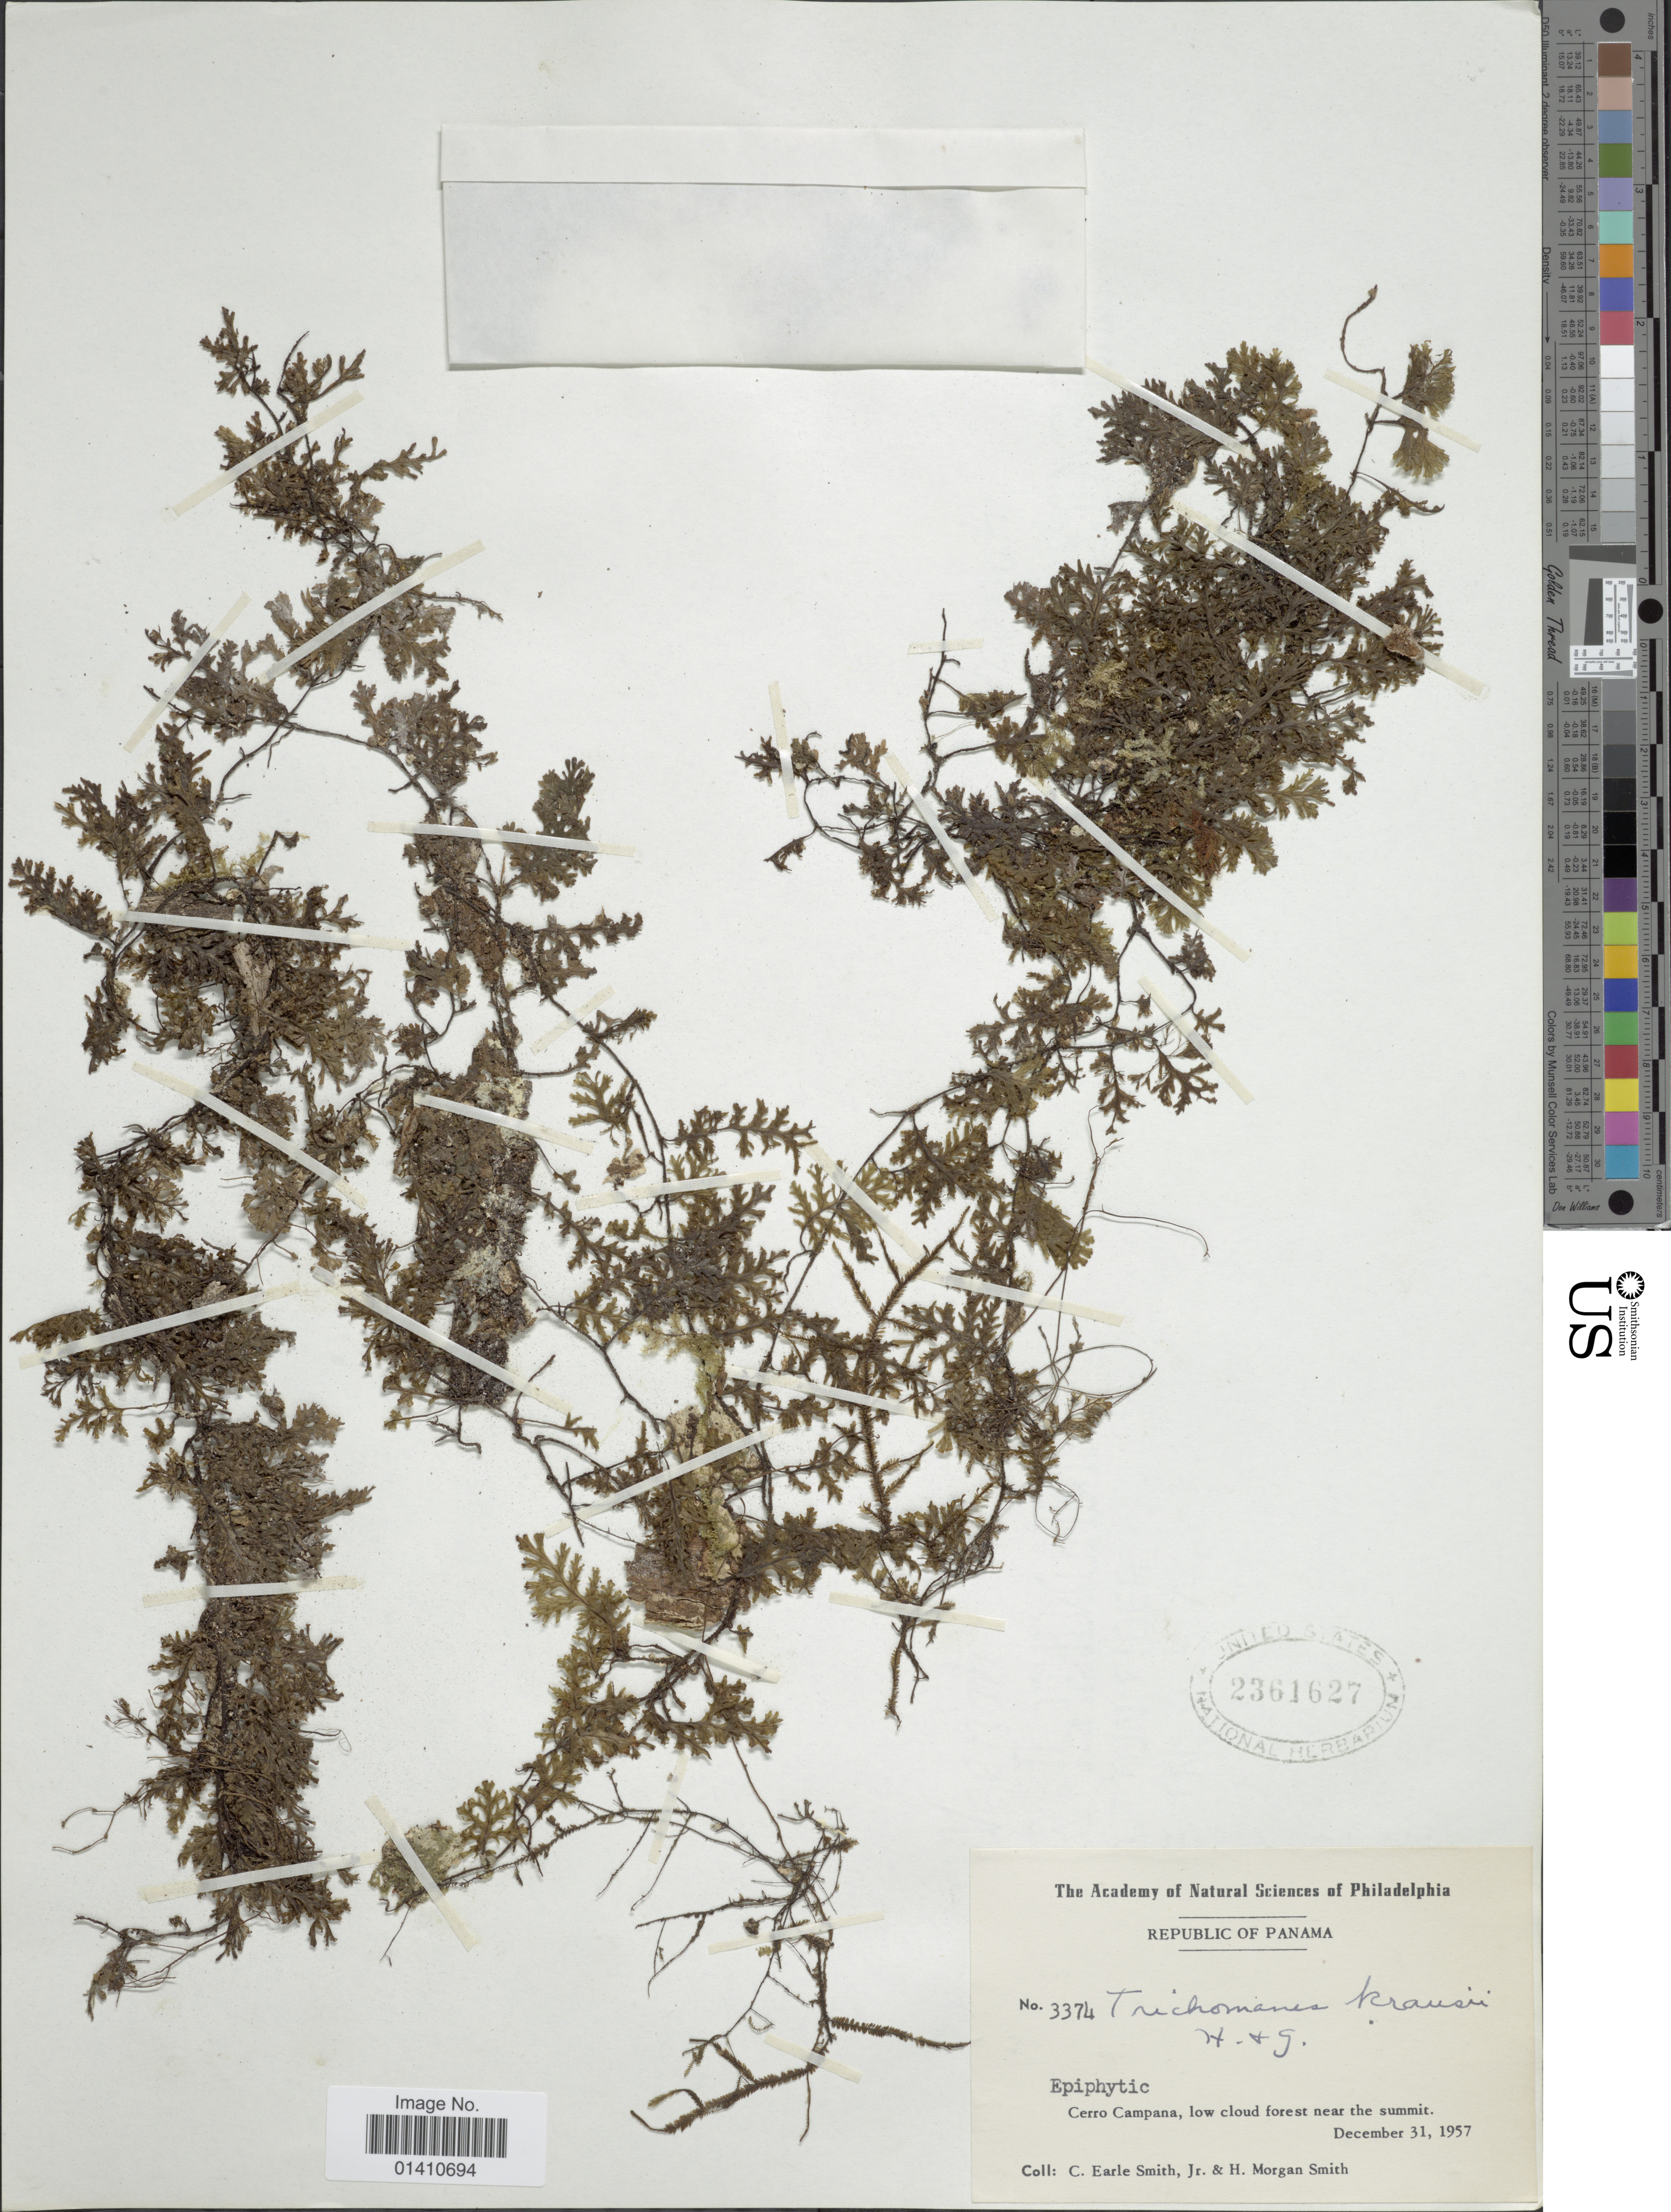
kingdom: Plantae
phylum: Tracheophyta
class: Polypodiopsida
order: Hymenophyllales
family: Hymenophyllaceae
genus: Didymoglossum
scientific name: Didymoglossum kraussii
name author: (Hook. & Grev.) C. Presl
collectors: C. E. Smith Jr. & M. H. Smith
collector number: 3374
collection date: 1957-12-31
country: Panama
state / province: Panamá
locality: Republic of Panama. Cerro Campana, low cloud forest near the summit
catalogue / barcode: US 2361627